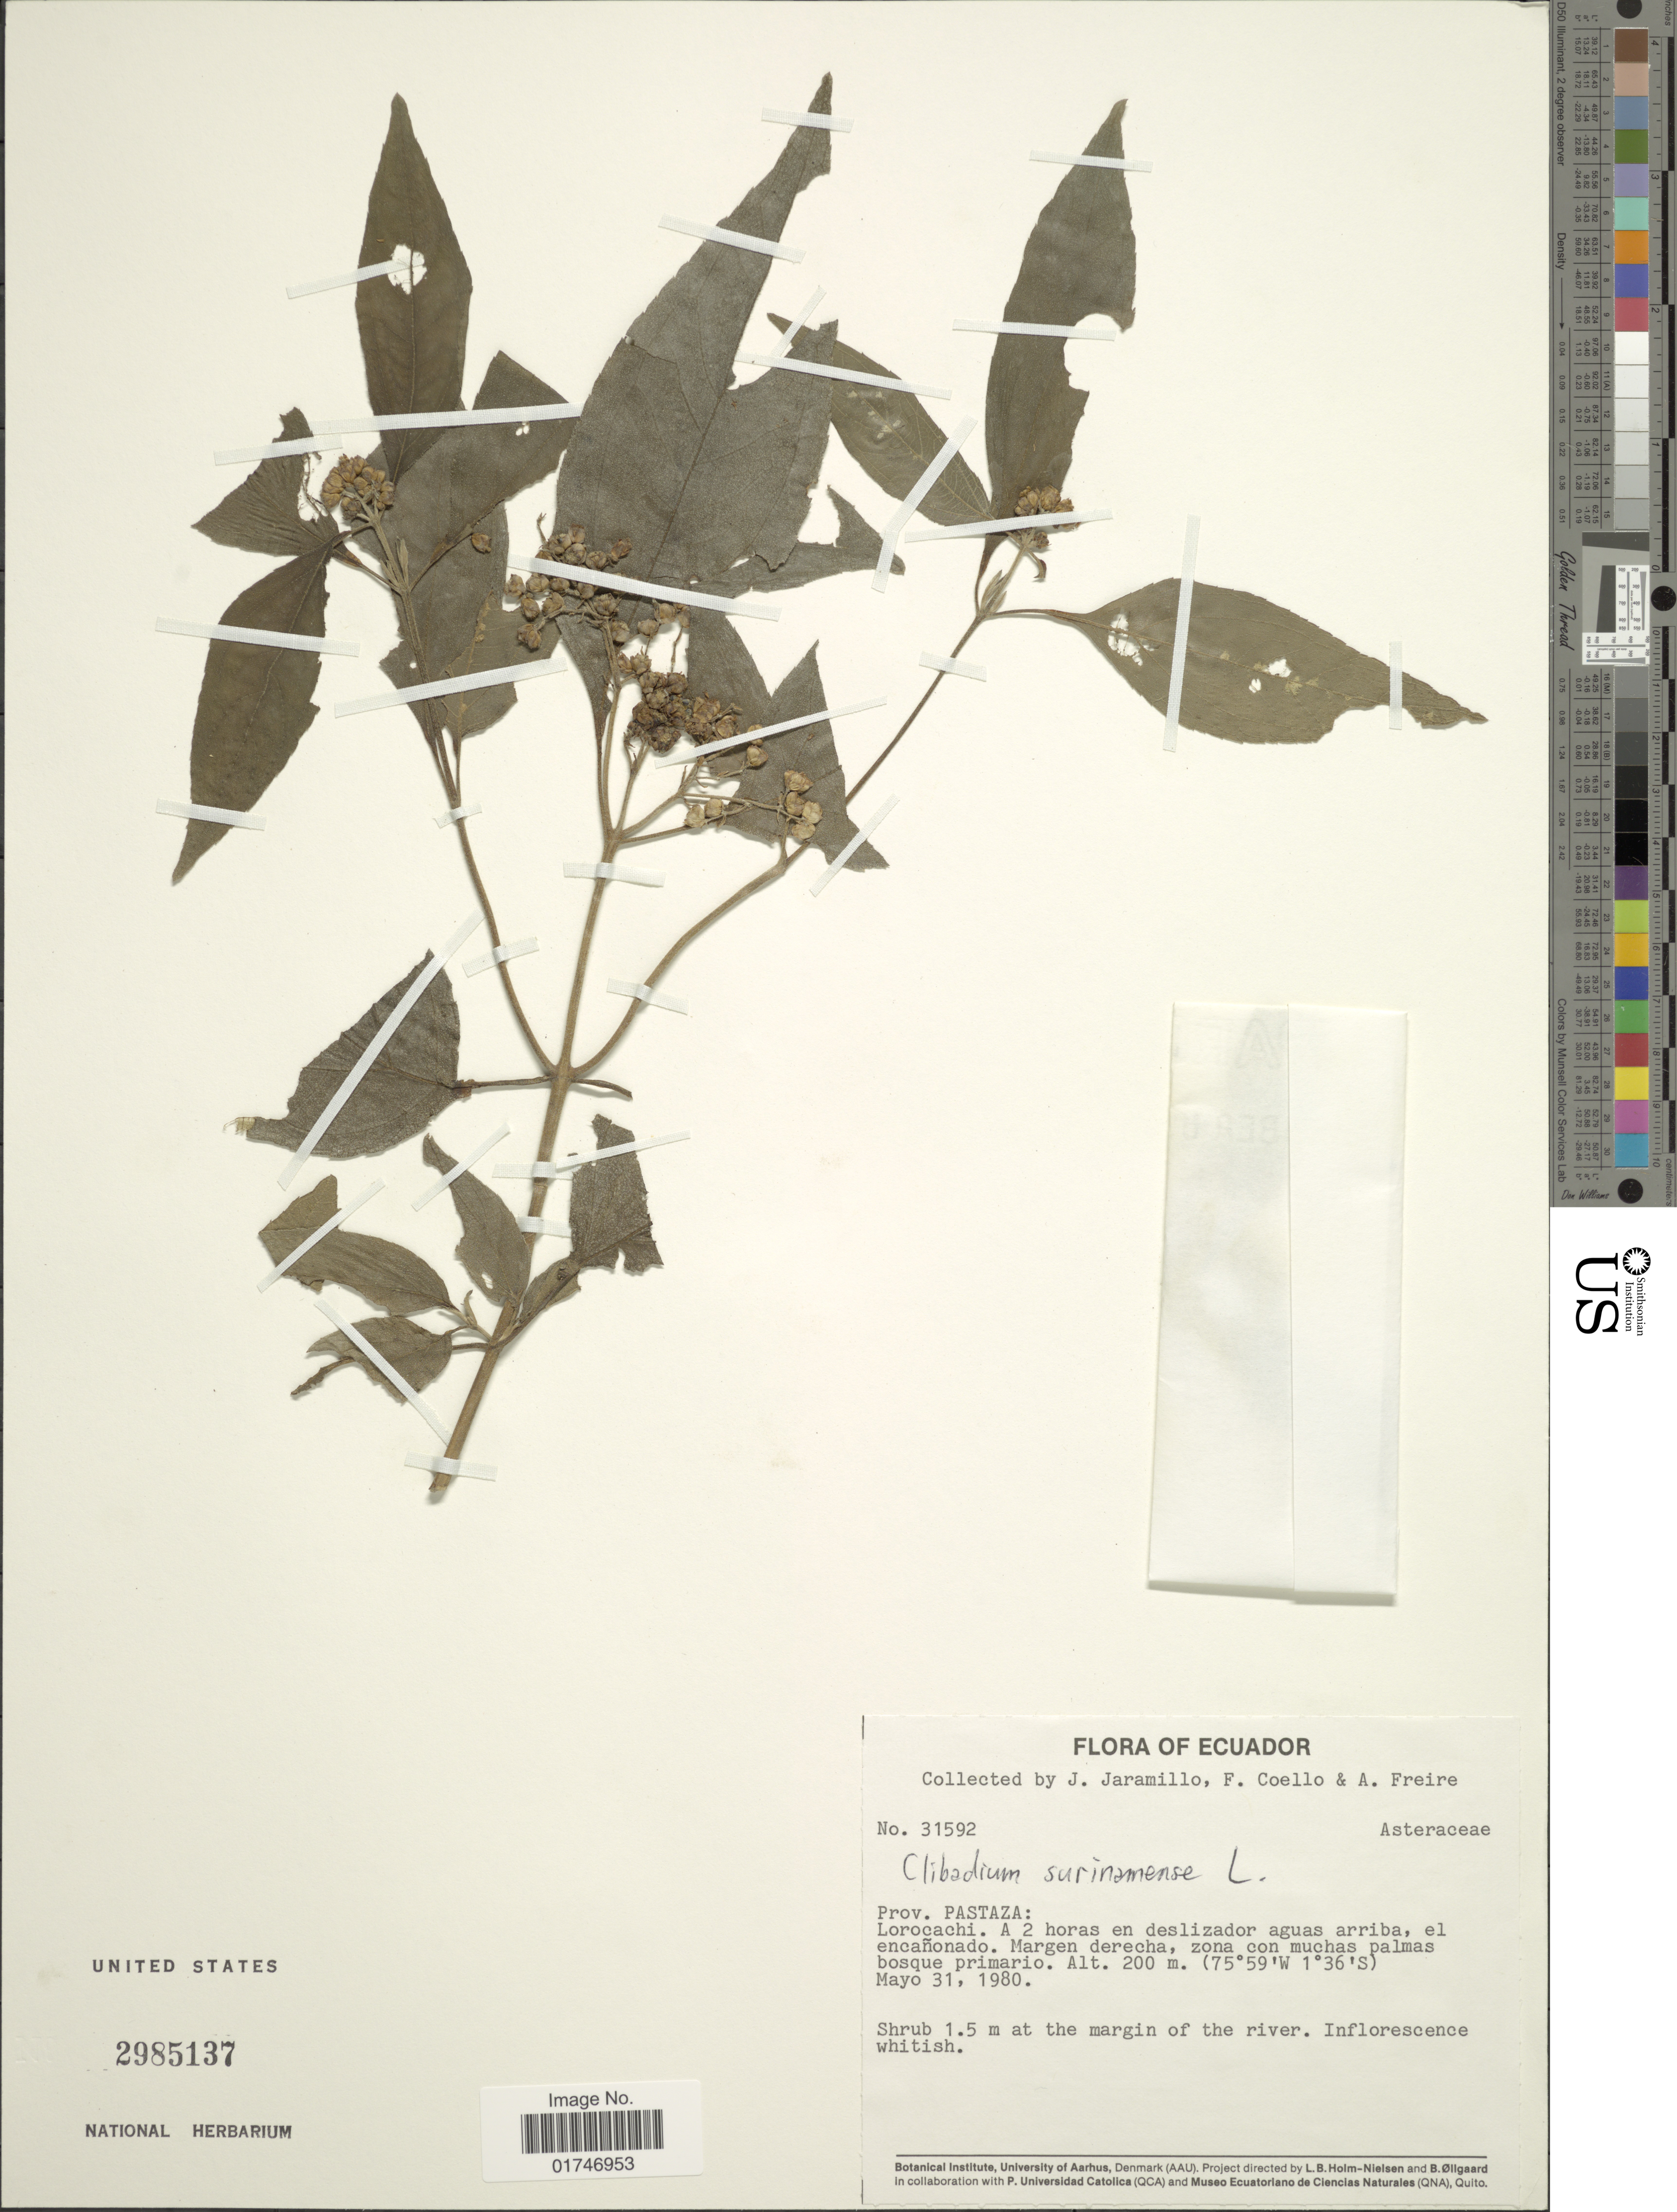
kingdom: Plantae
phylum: Tracheophyta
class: Magnoliopsida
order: Asterales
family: Asteraceae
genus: Clibadium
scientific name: Clibadium surinamense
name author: L.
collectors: J. Jaramillo, F. Coello & A. Freire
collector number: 31592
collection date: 1980-05-31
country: Ecuador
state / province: Pastaza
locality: Prov. Pastaza: Lorocachi. A 2 horas en deslizador aguas arriba, el encañonado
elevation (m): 200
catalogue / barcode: US 2985137